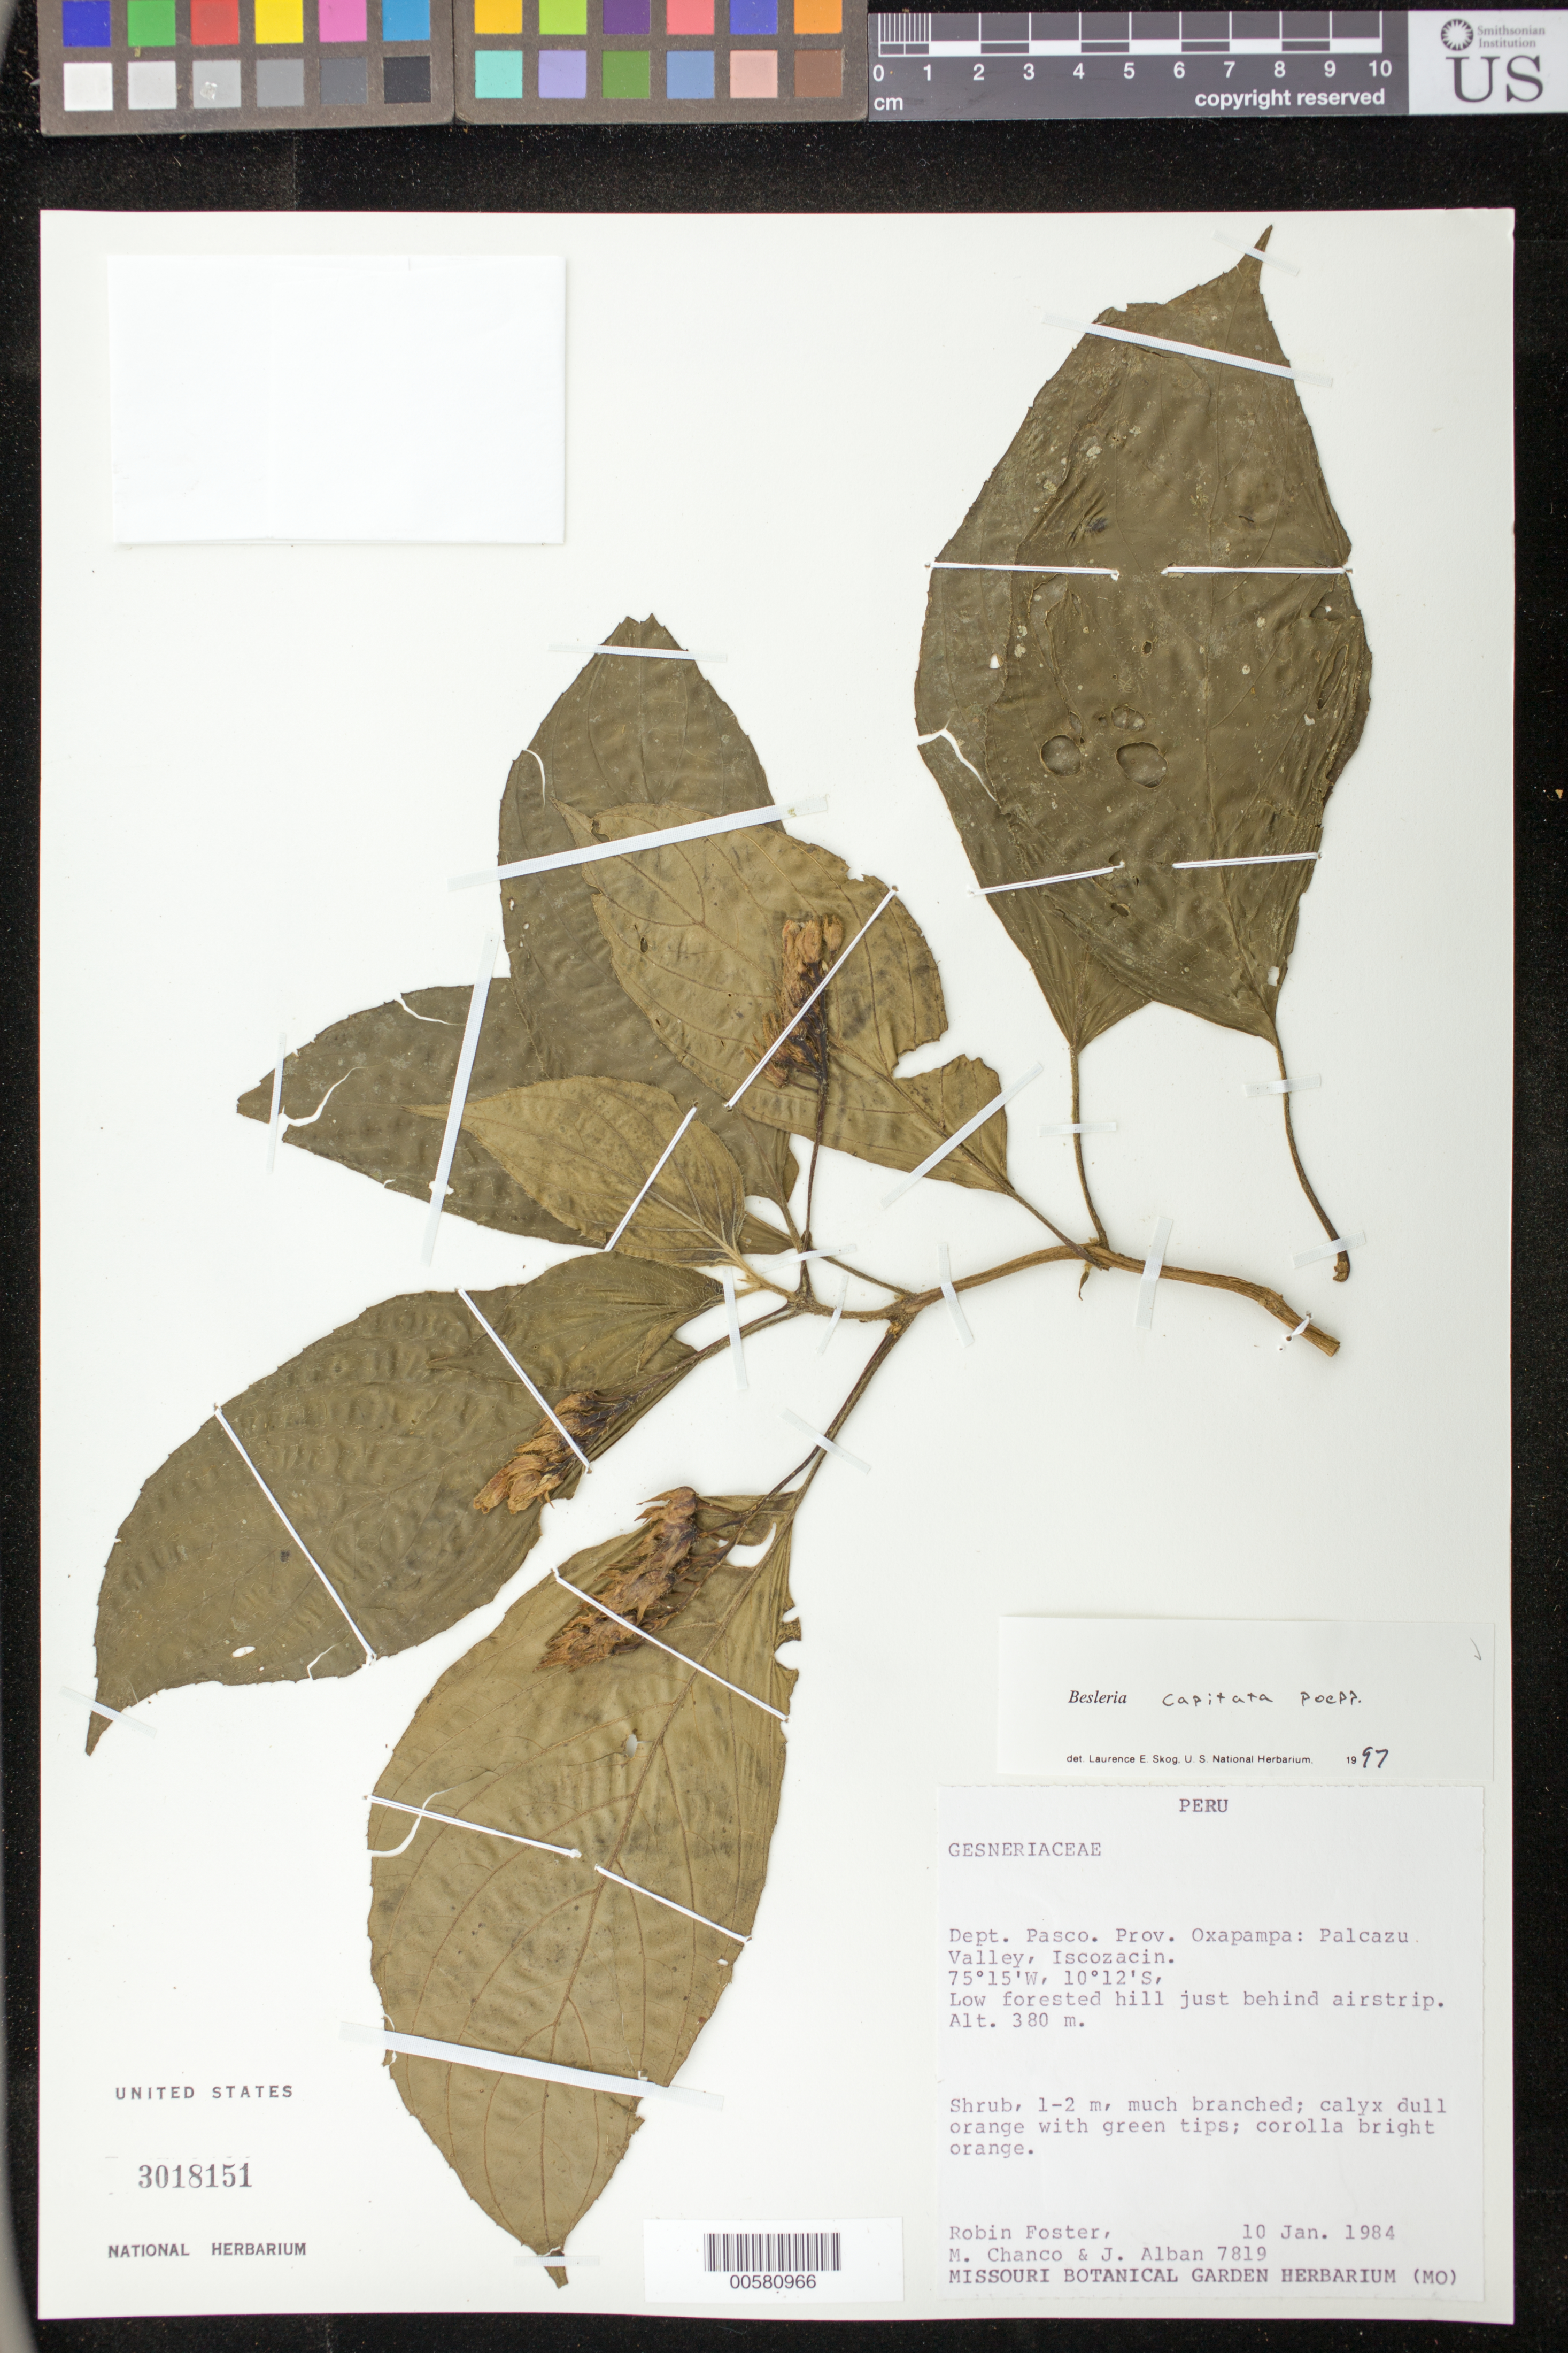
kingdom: Plantae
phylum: Tracheophyta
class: Magnoliopsida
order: Lamiales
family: Gesneriaceae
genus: Besleria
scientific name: Besleria capitata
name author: Poepp.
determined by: Skog, Laurence E.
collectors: R. Foster, M. Chanco, J. Alban & D. Smith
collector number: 7819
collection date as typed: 10 Jan 1984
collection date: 1984-01-10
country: Peru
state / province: Pasco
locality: Prov. Oxapampa; Palcazu Valley, Iscozacin; just behind airstrip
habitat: Low forested hill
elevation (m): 380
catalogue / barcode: US 3018151